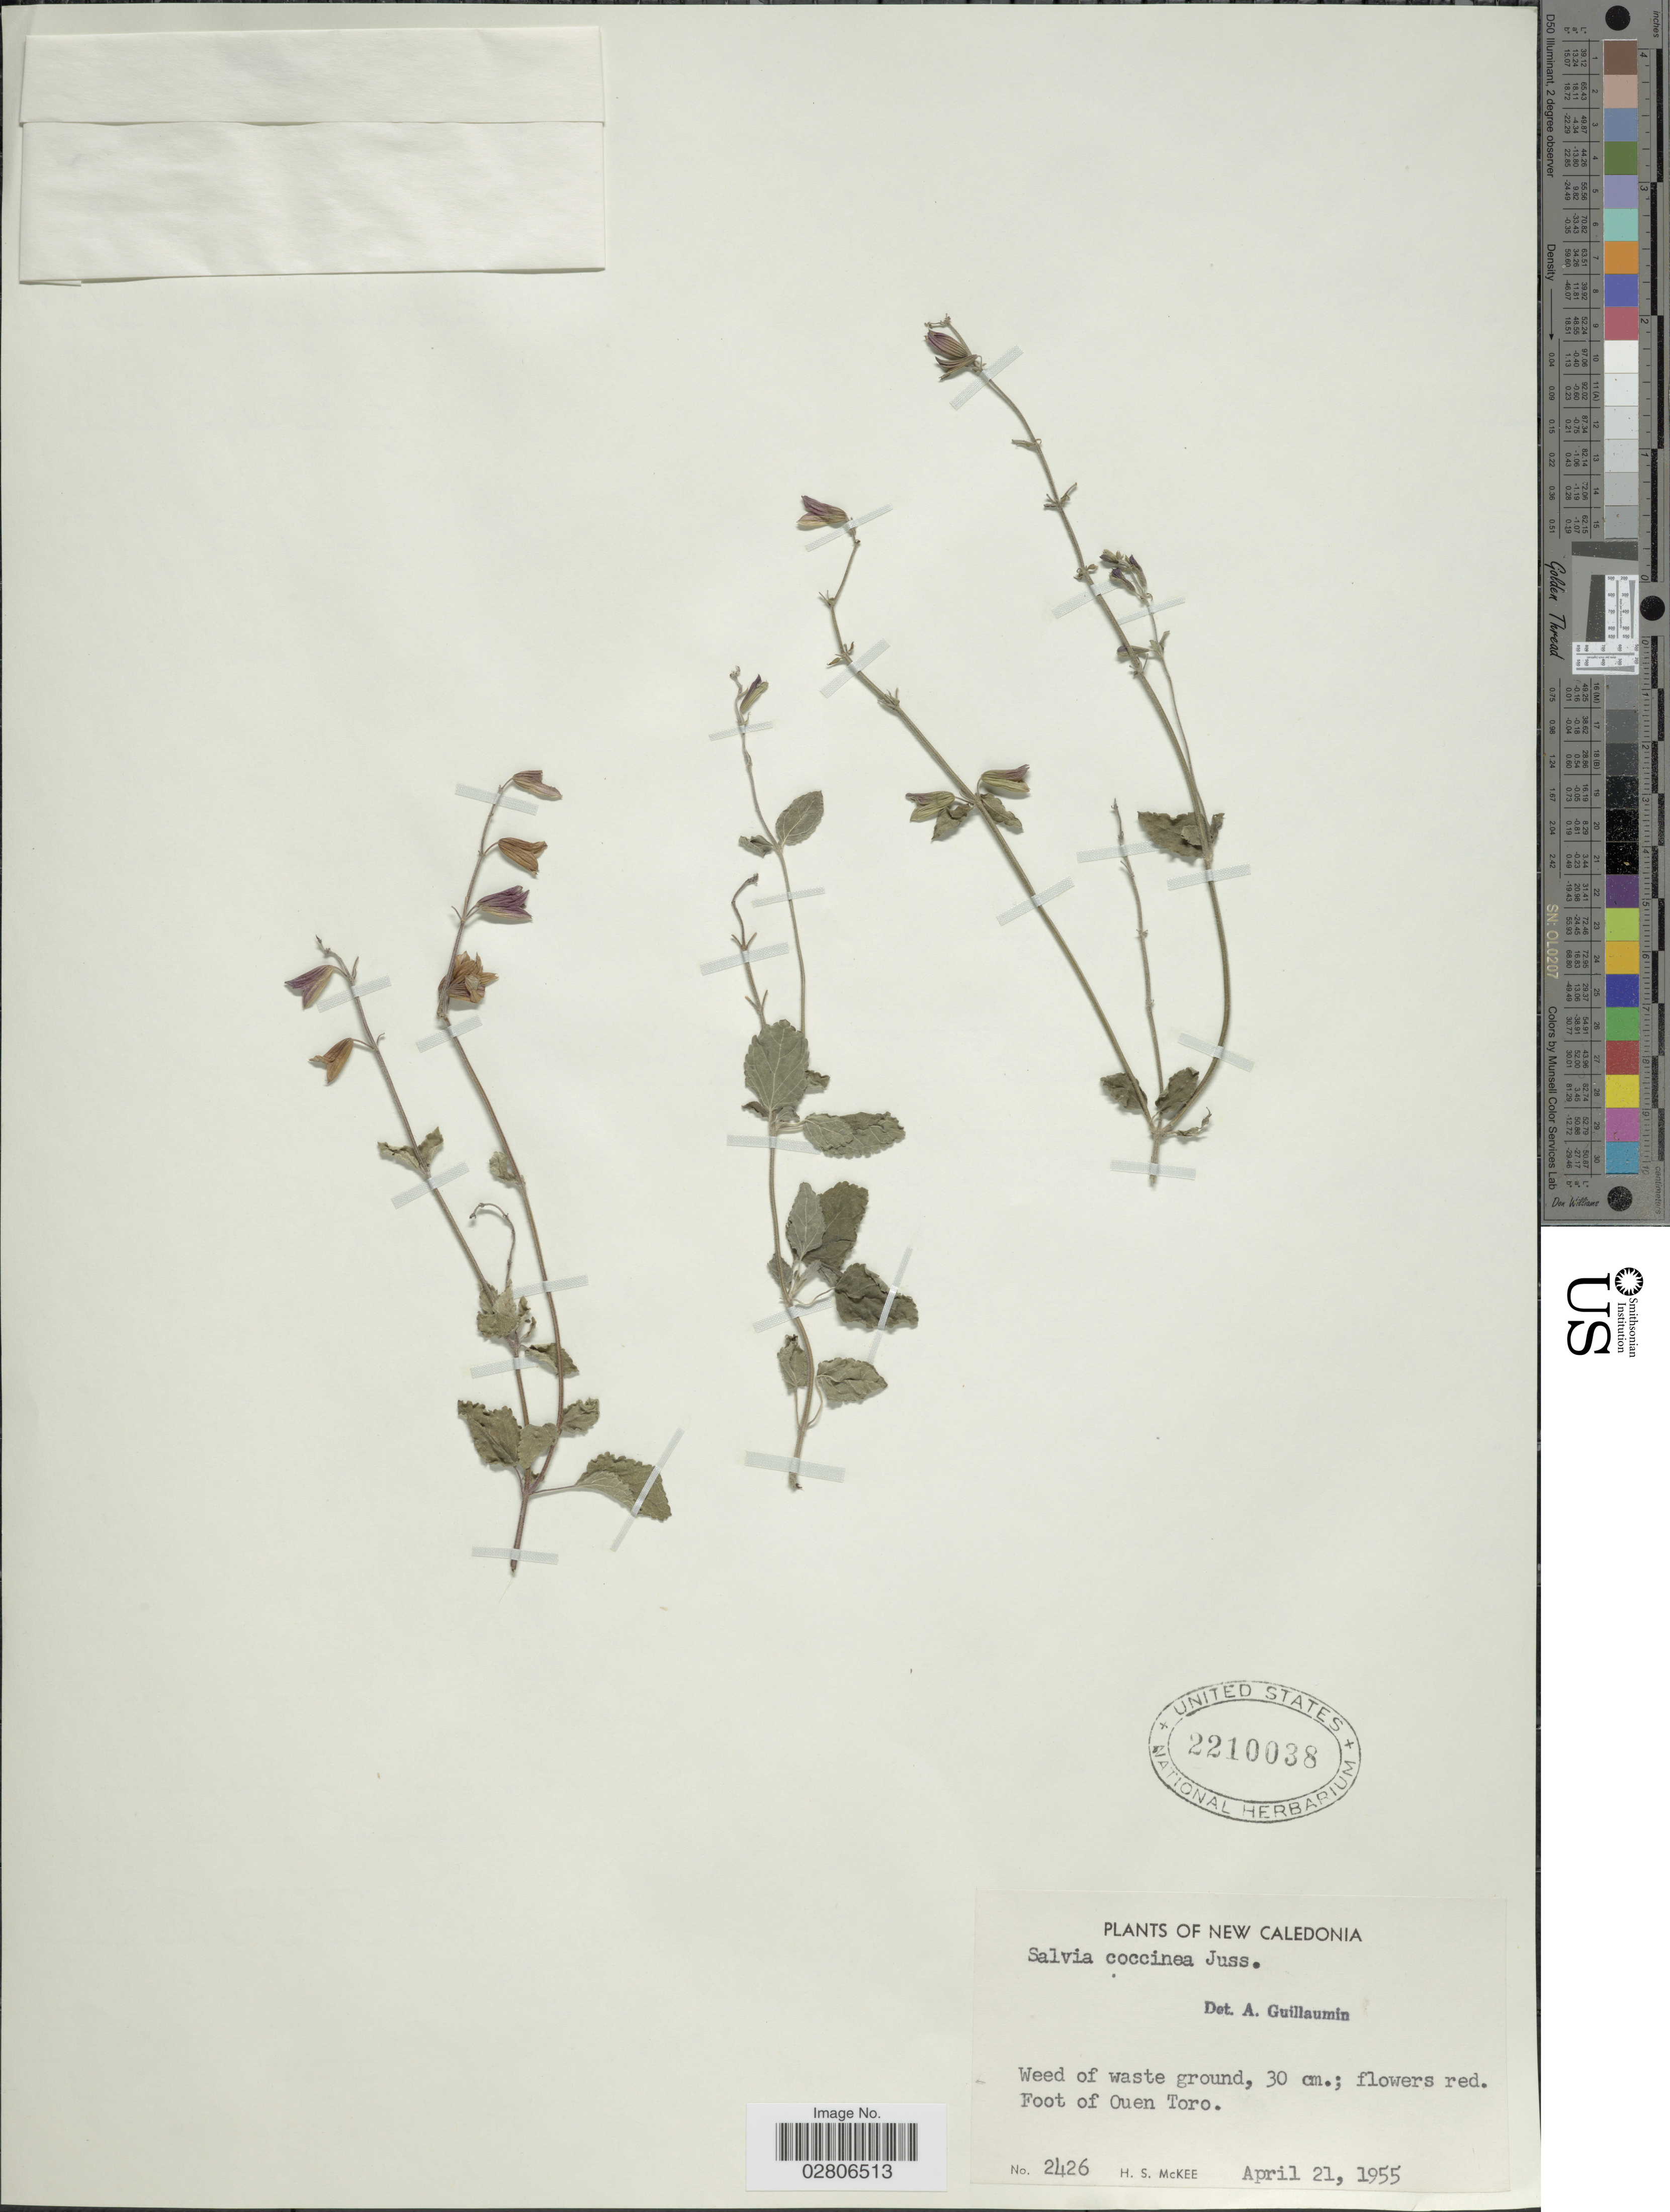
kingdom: Plantae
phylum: Tracheophyta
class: Magnoliopsida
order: Lamiales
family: Lamiaceae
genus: Salvia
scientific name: Salvia coccinea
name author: Etlinger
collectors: H. S. McKee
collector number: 2426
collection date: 1955-04-21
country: New Caledonia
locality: Foot of Ouen Toro.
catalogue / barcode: US 2210038